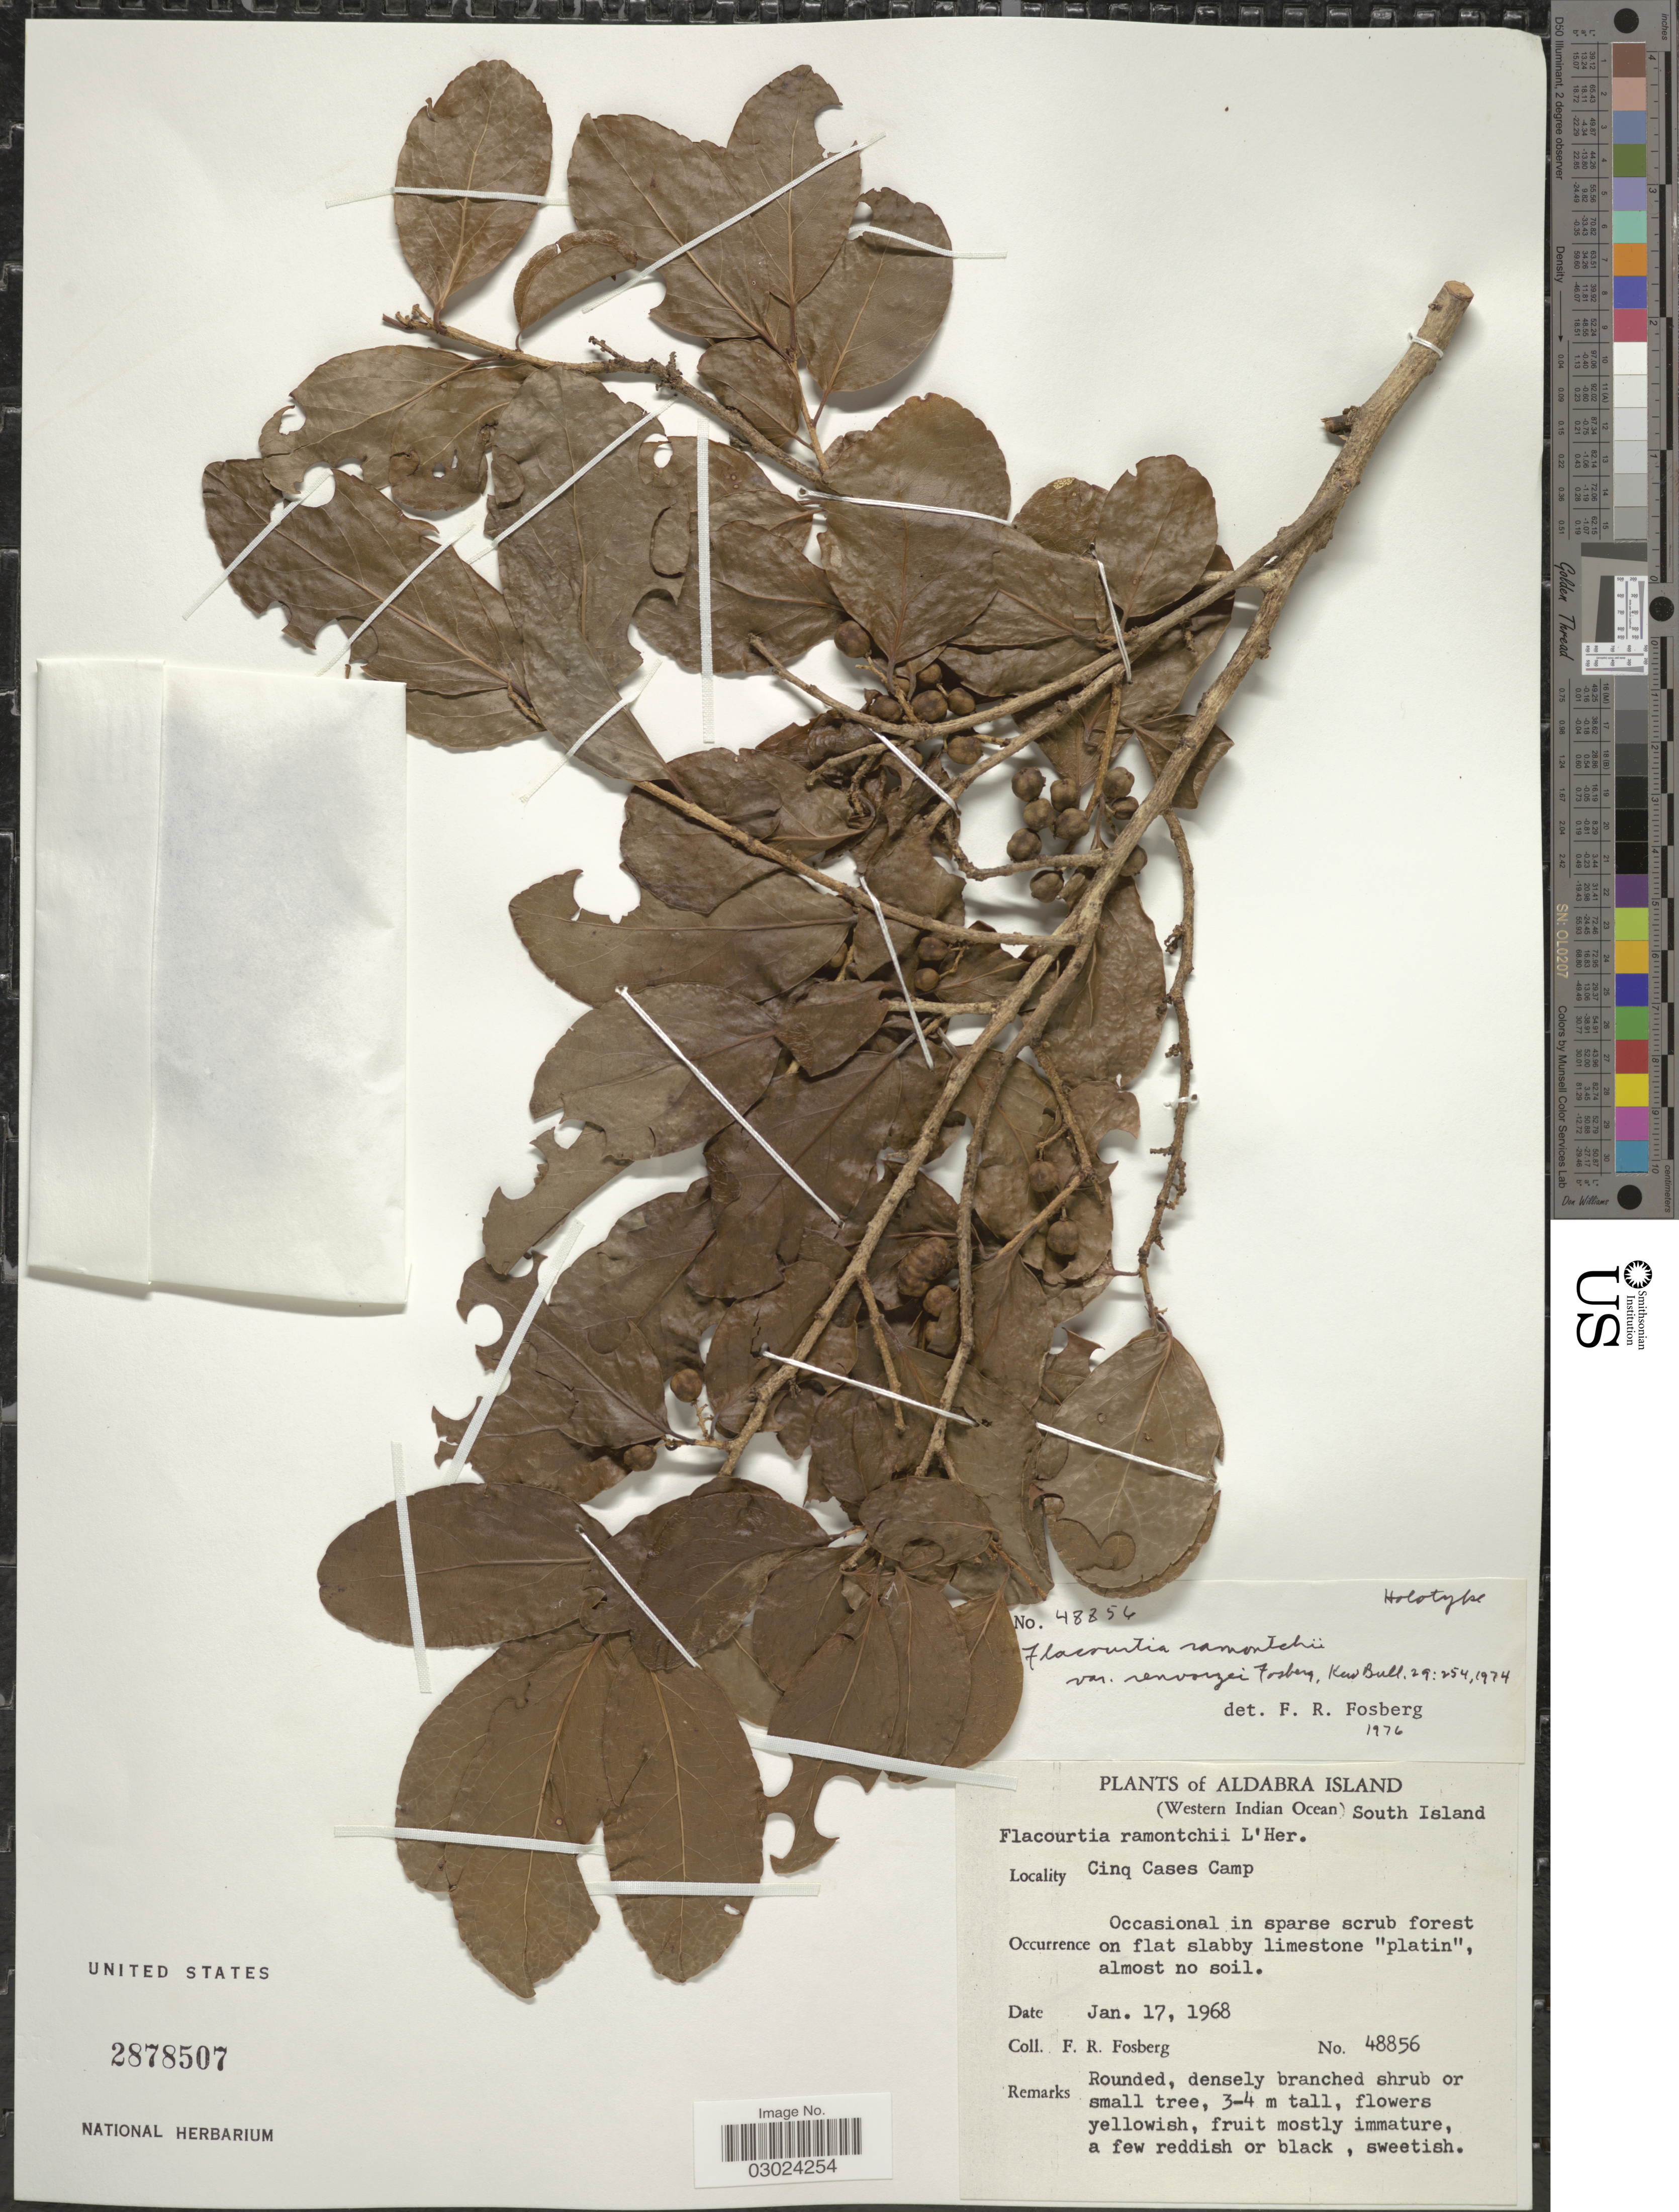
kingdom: Plantae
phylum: Tracheophyta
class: Magnoliopsida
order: Malpighiales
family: Salicaceae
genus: Flacourtia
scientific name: Flacourtia ramontchi var. renvoizei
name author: Fosberg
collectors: F. R. Fosberg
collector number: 48856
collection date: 1968-01-17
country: Seychelles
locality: Aldabra Island. (Western Indian Ocean) South Island. Cinq Cases Camp.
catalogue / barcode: US 2878507